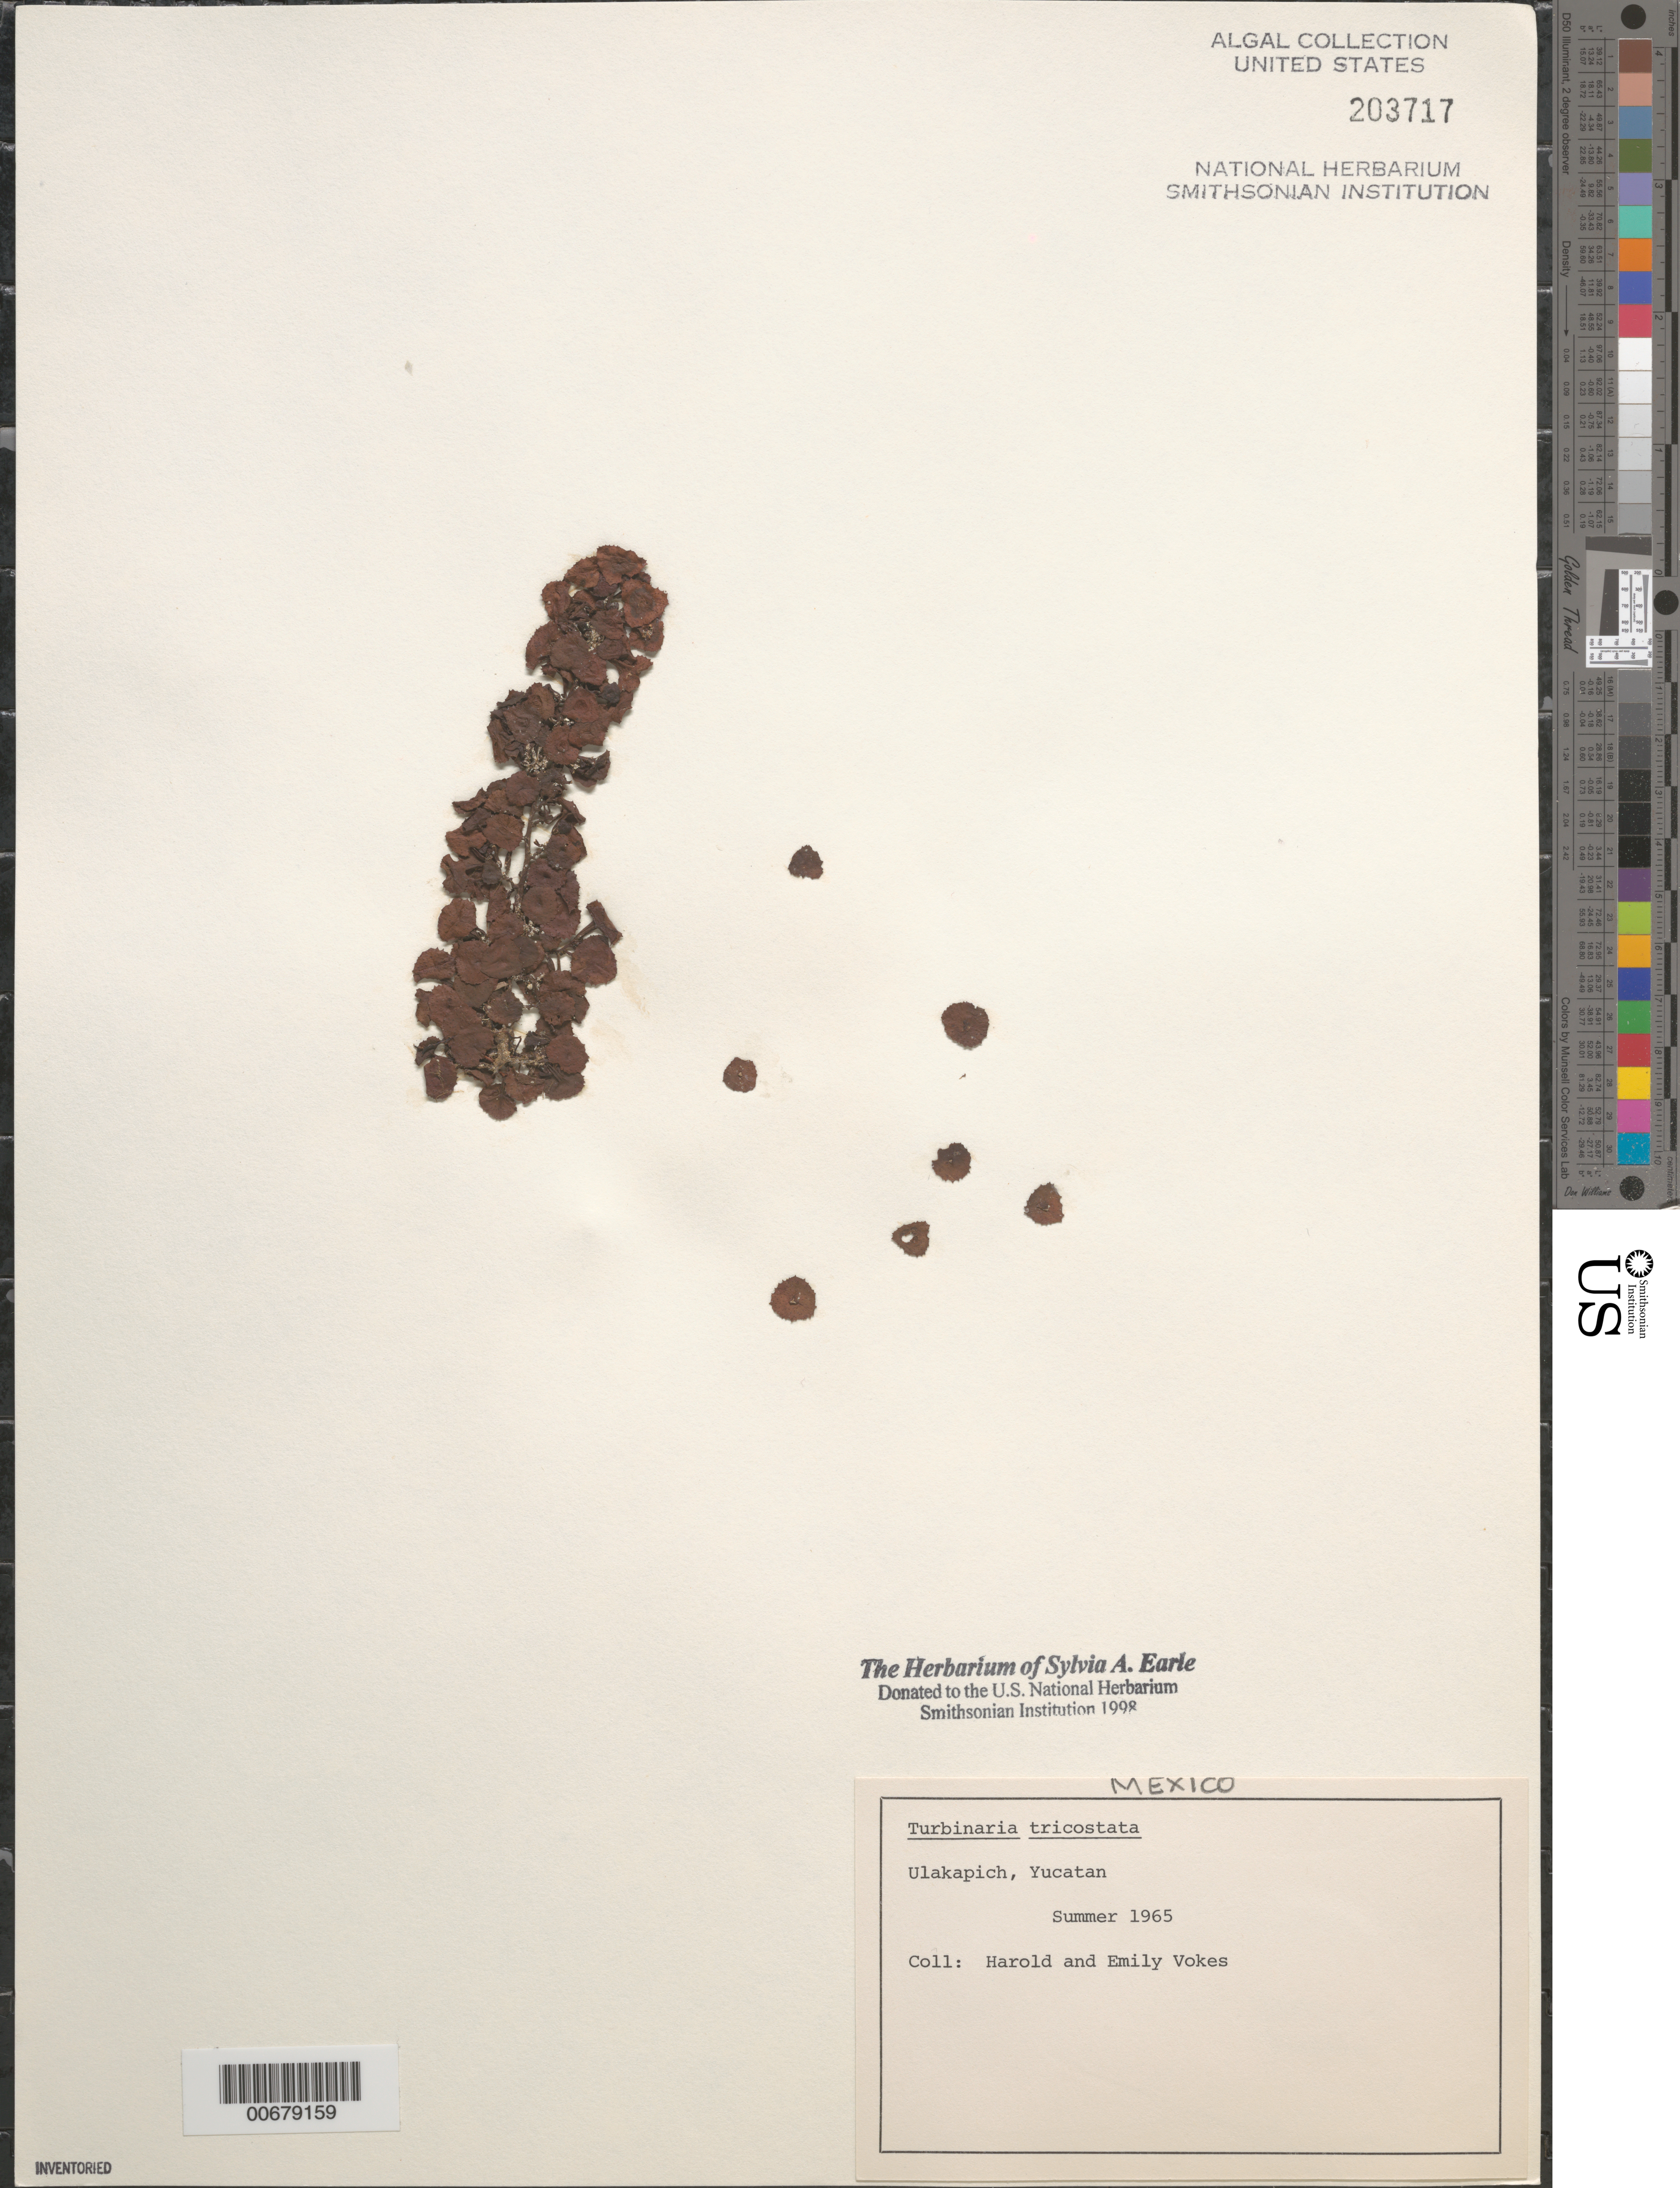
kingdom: Chromista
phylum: Ochrophyta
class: Phaeophyceae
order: Fucales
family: Sargassaceae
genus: Turbinaria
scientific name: Turbinaria tricostata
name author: E.S. Barton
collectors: H. Vokes & E. Vokes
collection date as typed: Sum 1965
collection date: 1965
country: Mexico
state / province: Yucatán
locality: Ulakapich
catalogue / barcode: US 203717